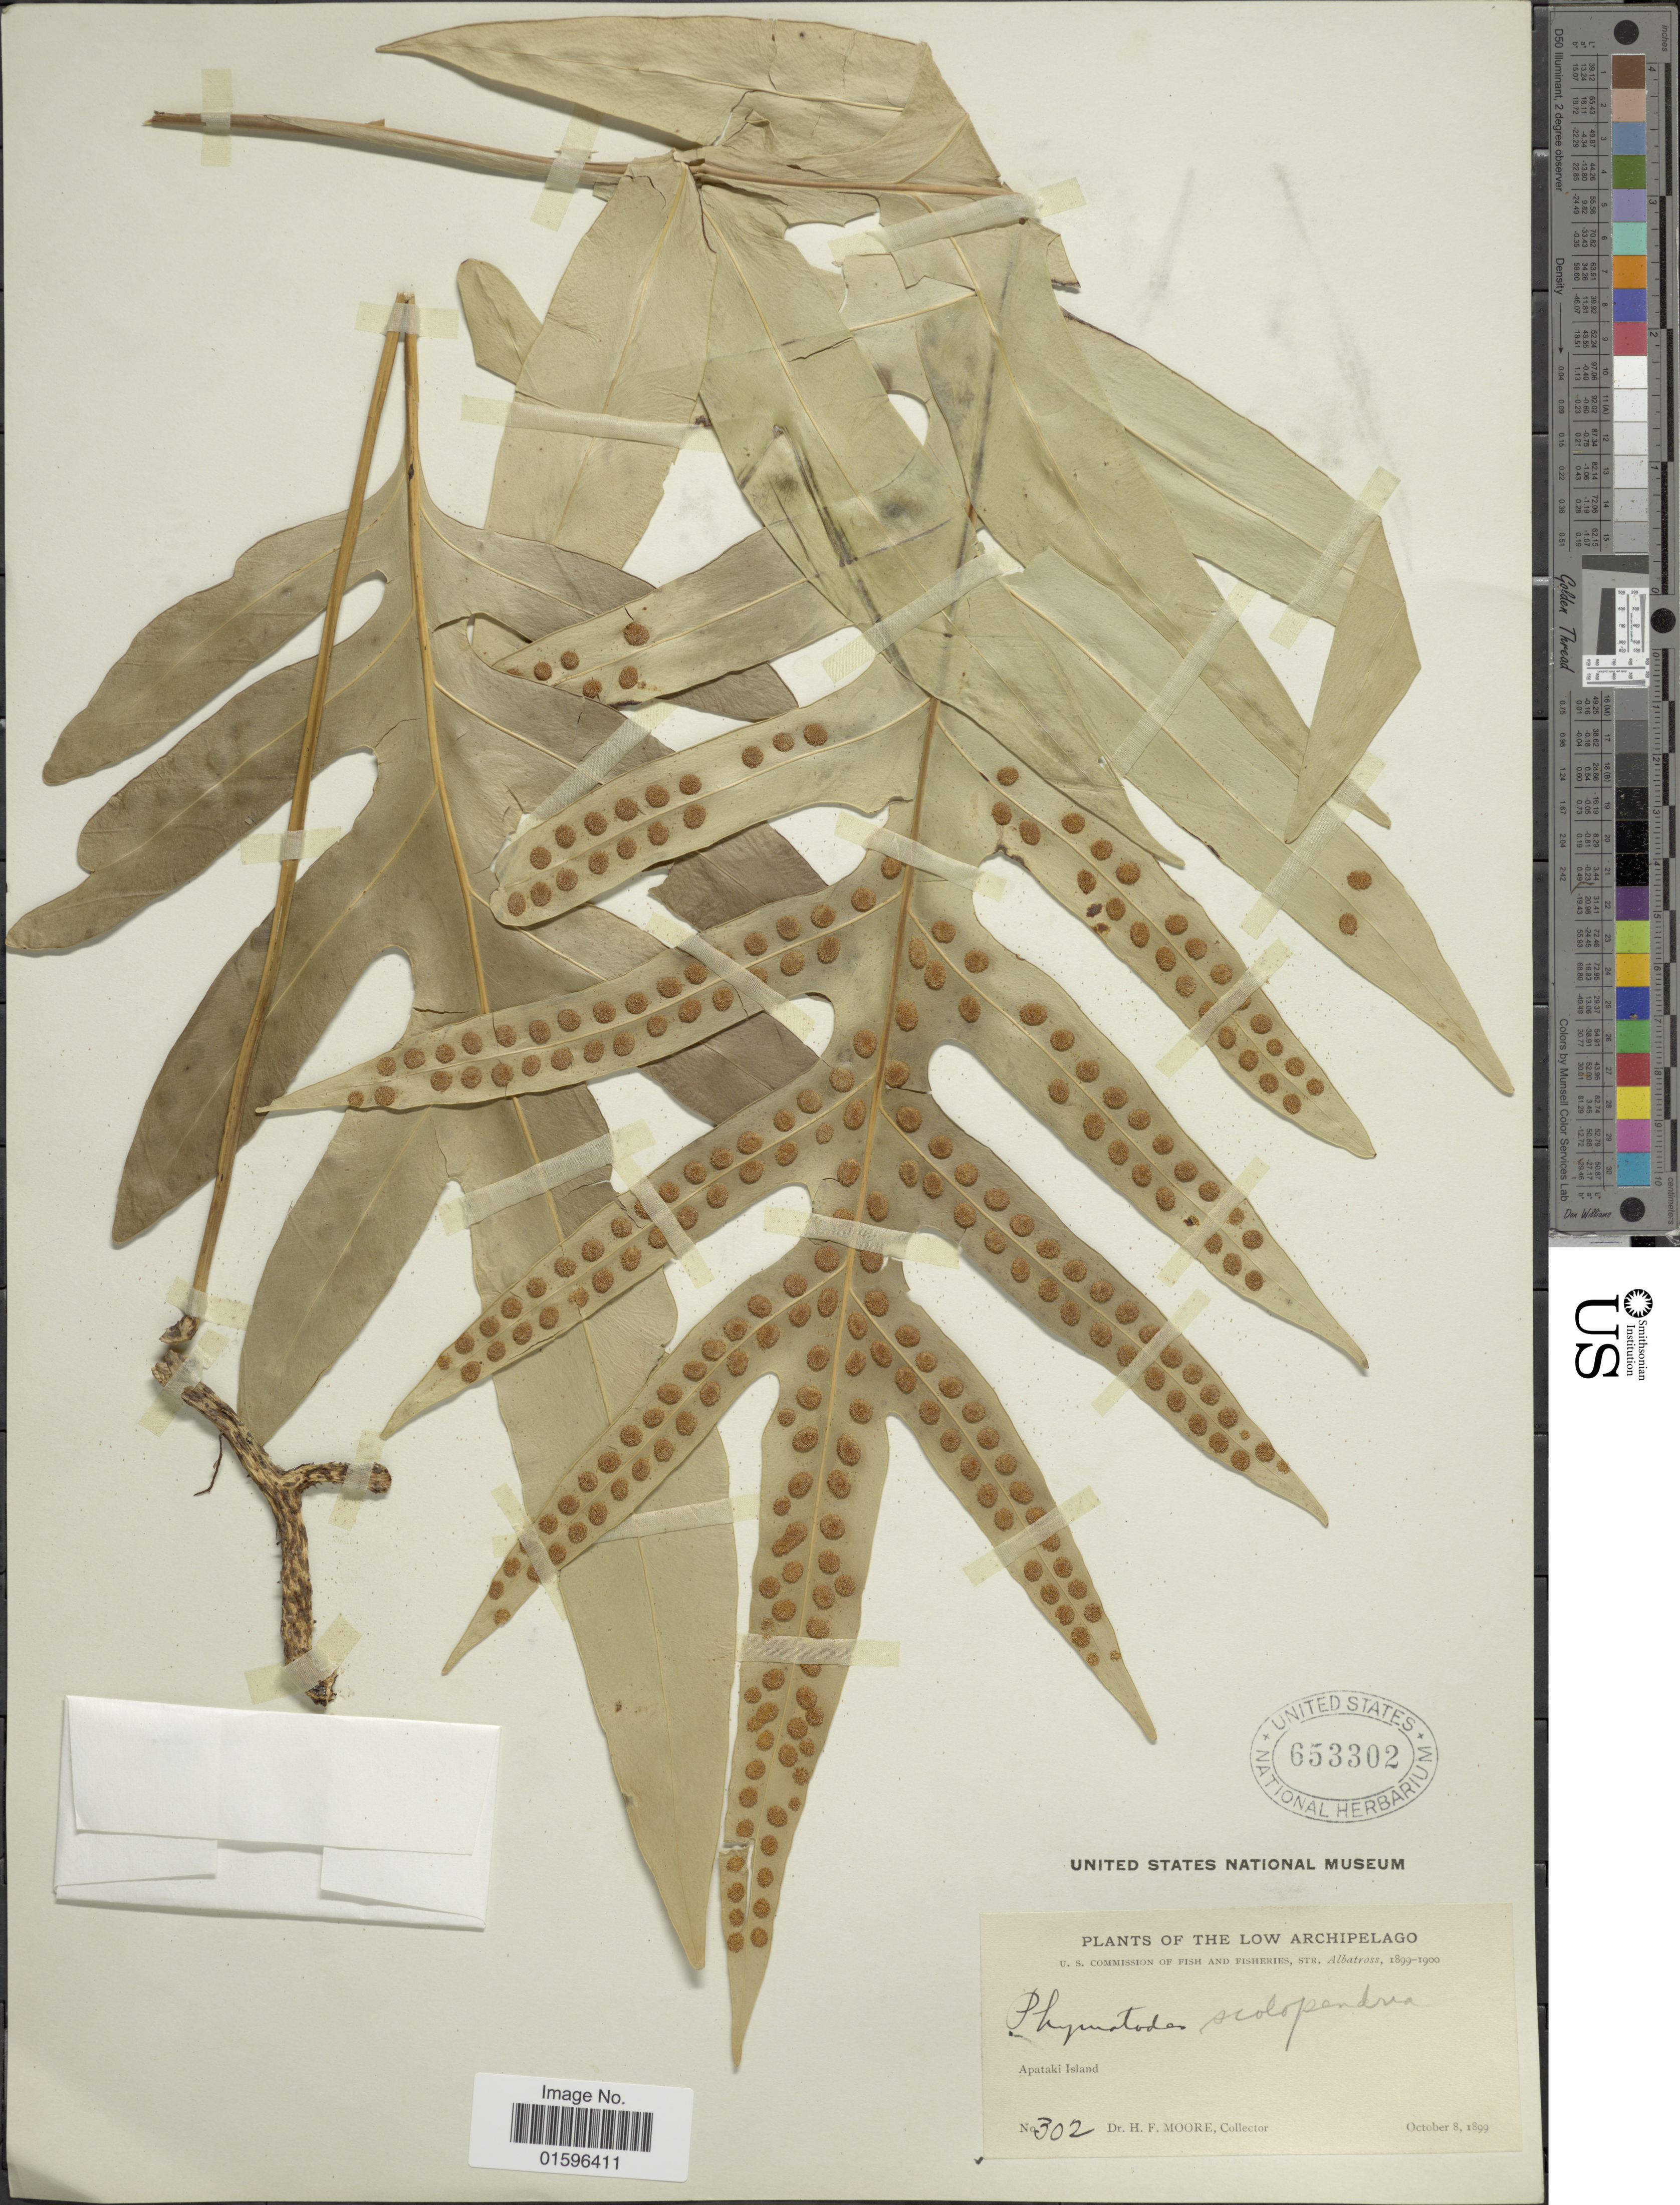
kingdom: Plantae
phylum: Tracheophyta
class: Polypodiopsida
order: Polypodiales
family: Polypodiaceae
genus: Polypodium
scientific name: Polypodium scolopendria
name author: Burm. f.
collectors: H. F. Moore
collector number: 302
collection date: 1899-10-08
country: French Polynesia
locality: The Low Archipelago, Apataki Island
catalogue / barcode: US 653302